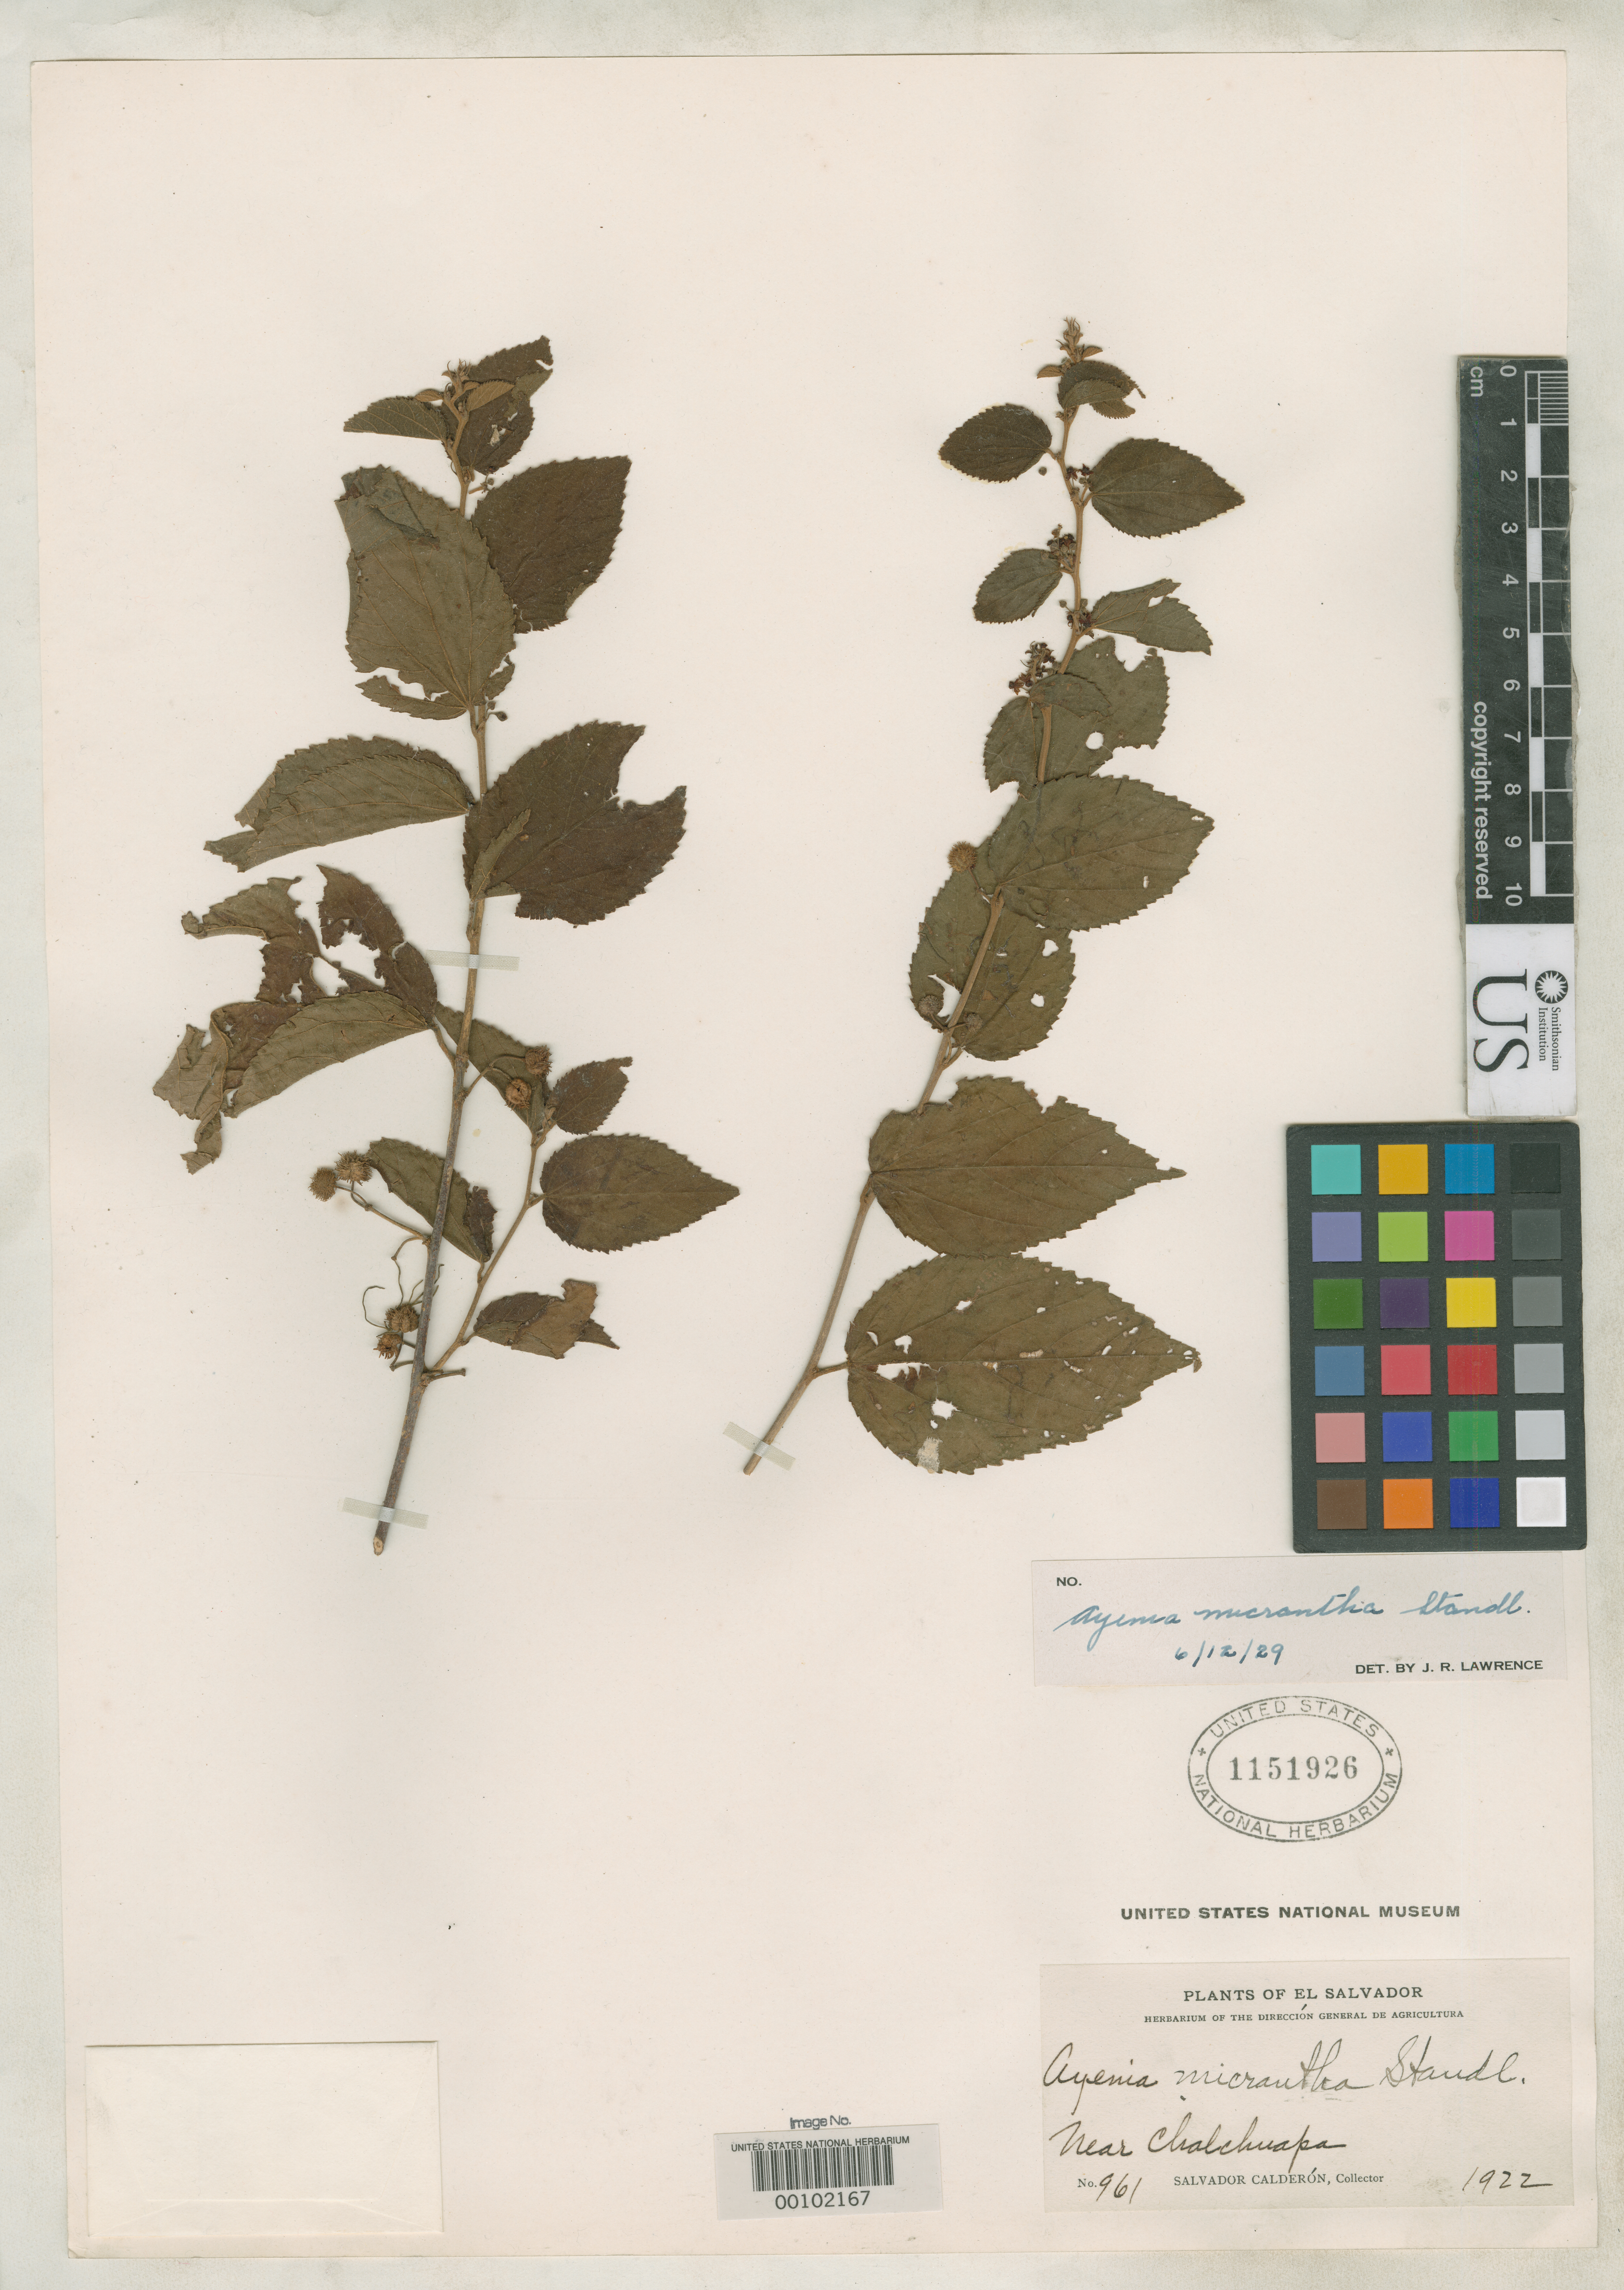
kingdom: Plantae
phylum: Tracheophyta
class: Magnoliopsida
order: Malvales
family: Malvaceae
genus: Ayenia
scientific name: Ayenia micrantha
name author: Standl.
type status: Holotype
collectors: S. Calderón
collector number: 961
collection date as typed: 1922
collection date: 1922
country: El Salvador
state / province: Santa Ana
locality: Chalchuapa.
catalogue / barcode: US 1151926